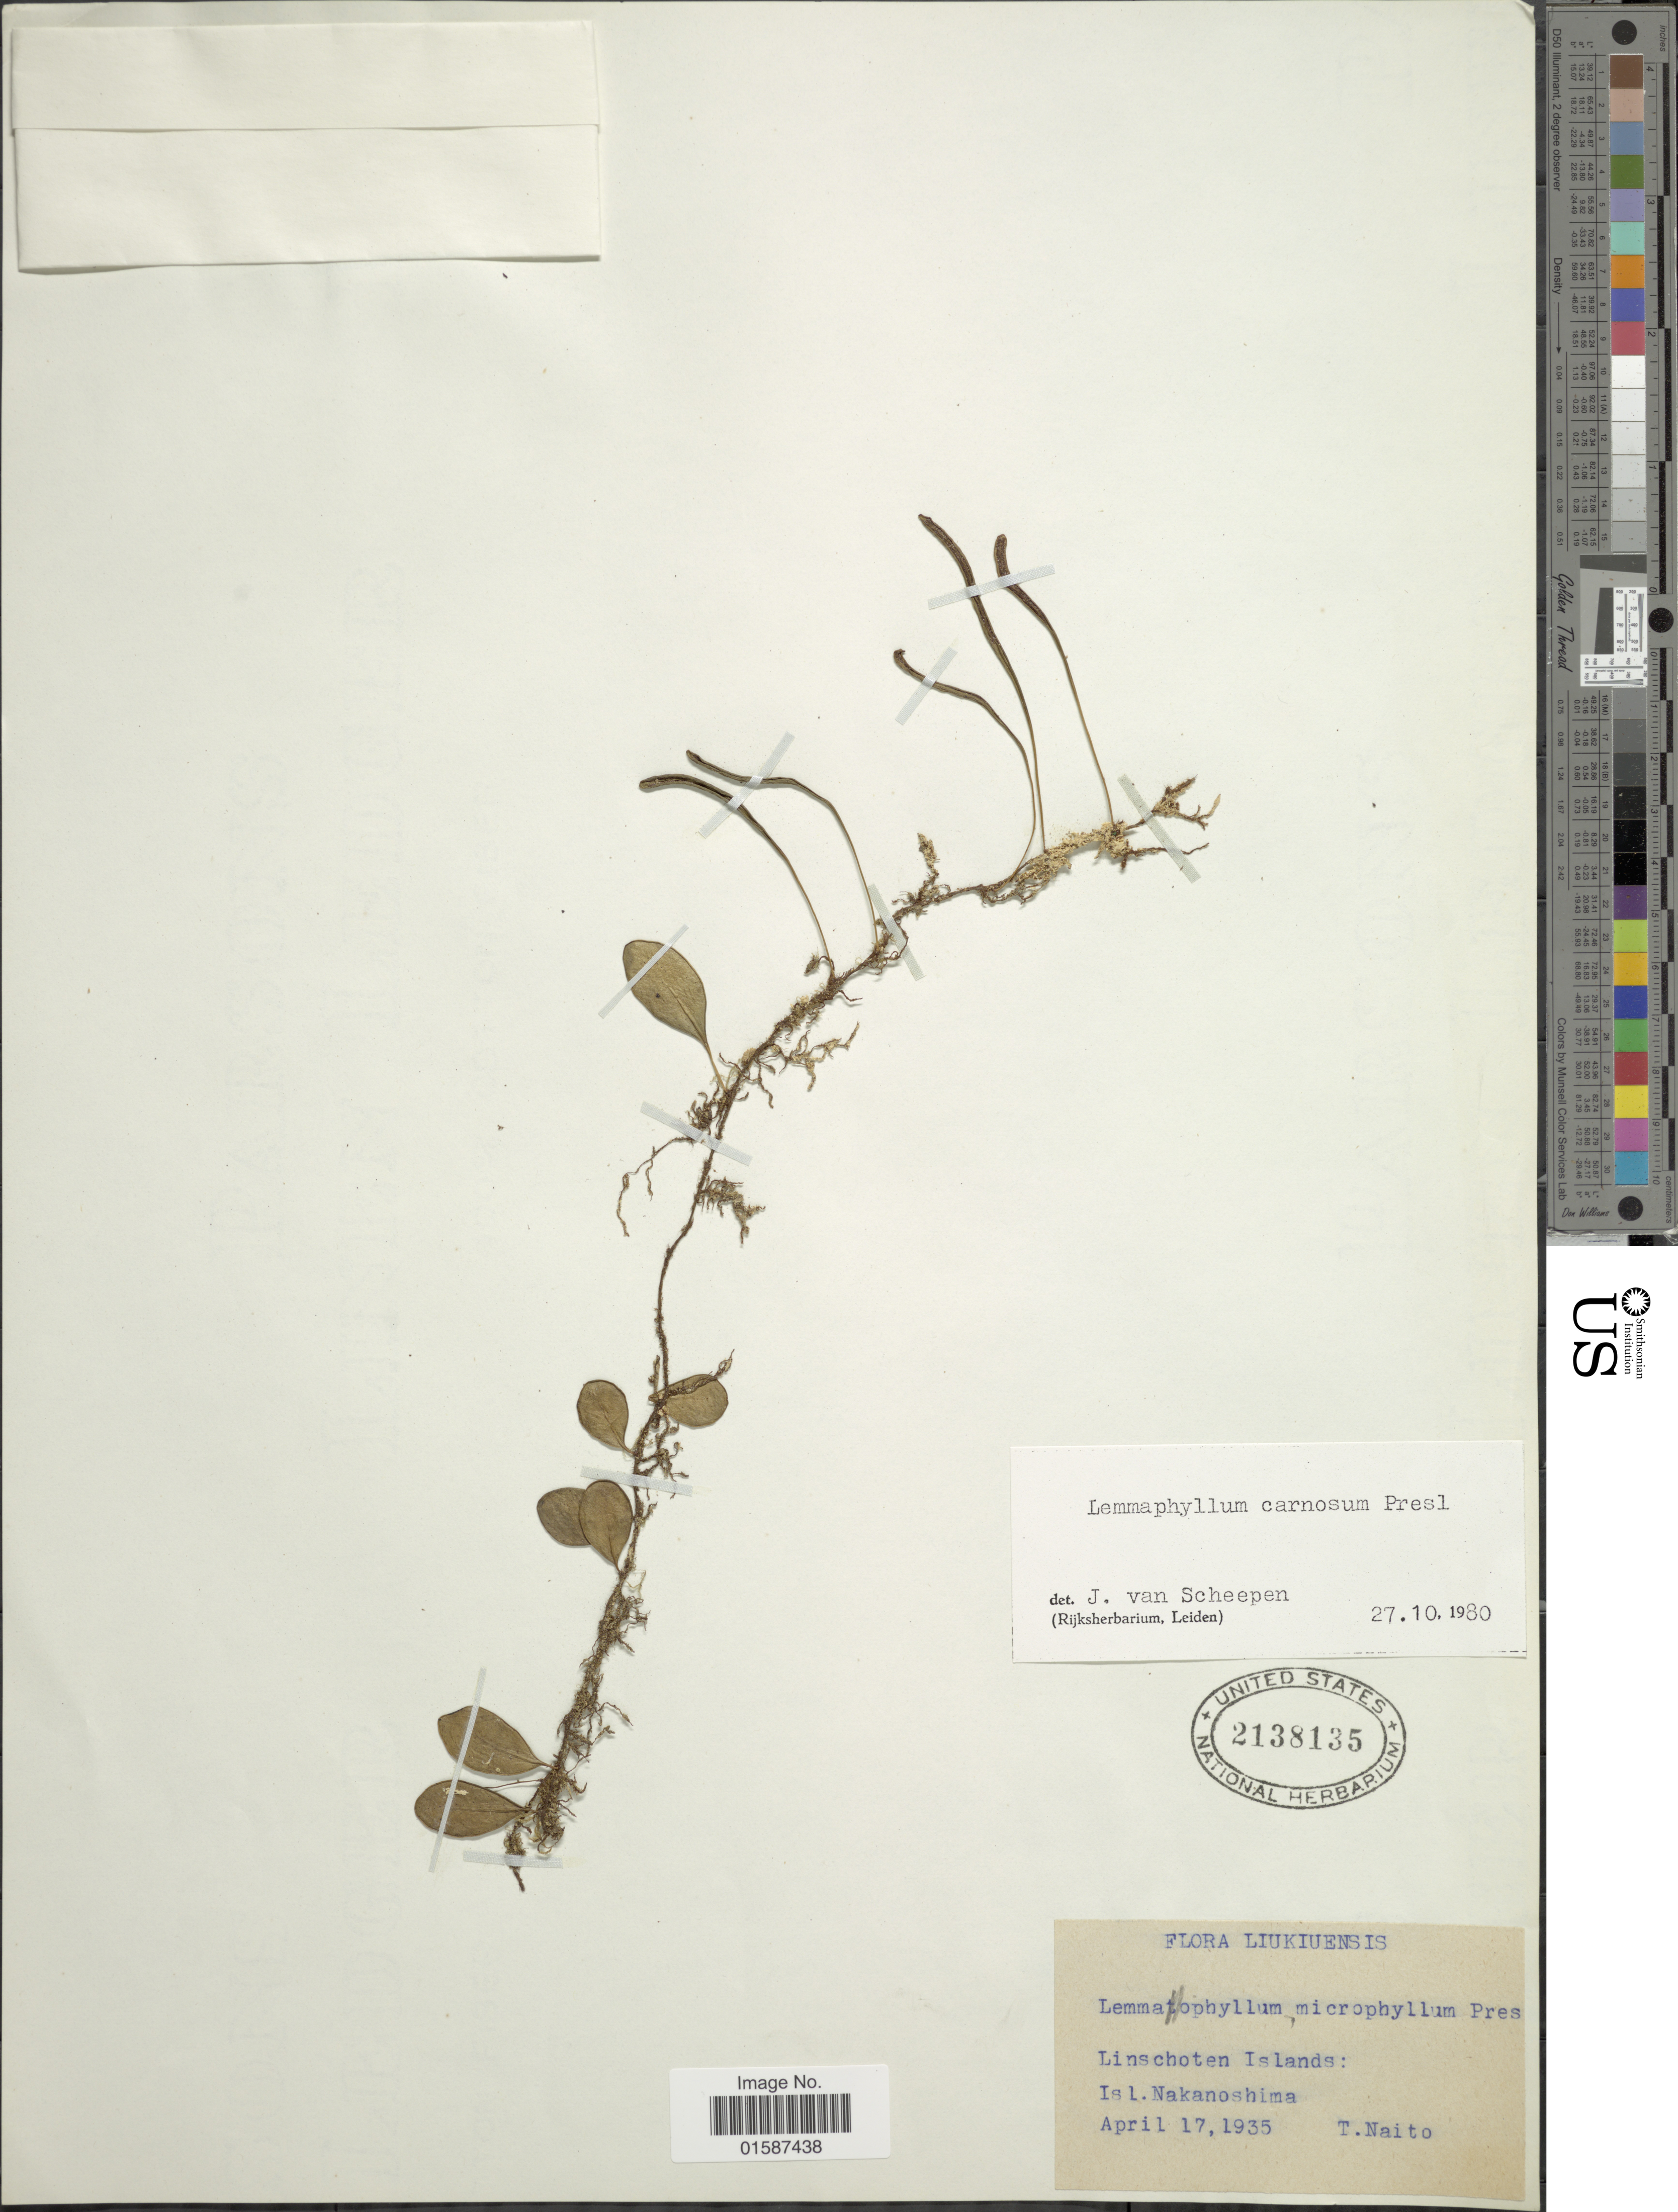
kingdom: Plantae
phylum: Tracheophyta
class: Polypodiopsida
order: Polypodiales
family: Polypodiaceae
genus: Lemmaphyllum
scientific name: Lemmaphyllum carnosum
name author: (J. Sm. ex Hook.) C. Presl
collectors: T. Naito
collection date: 1935-04-17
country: Japan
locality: Liukiuensis, Linschoten Islands: Isl. Nakanoshima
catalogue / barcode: US 2138135